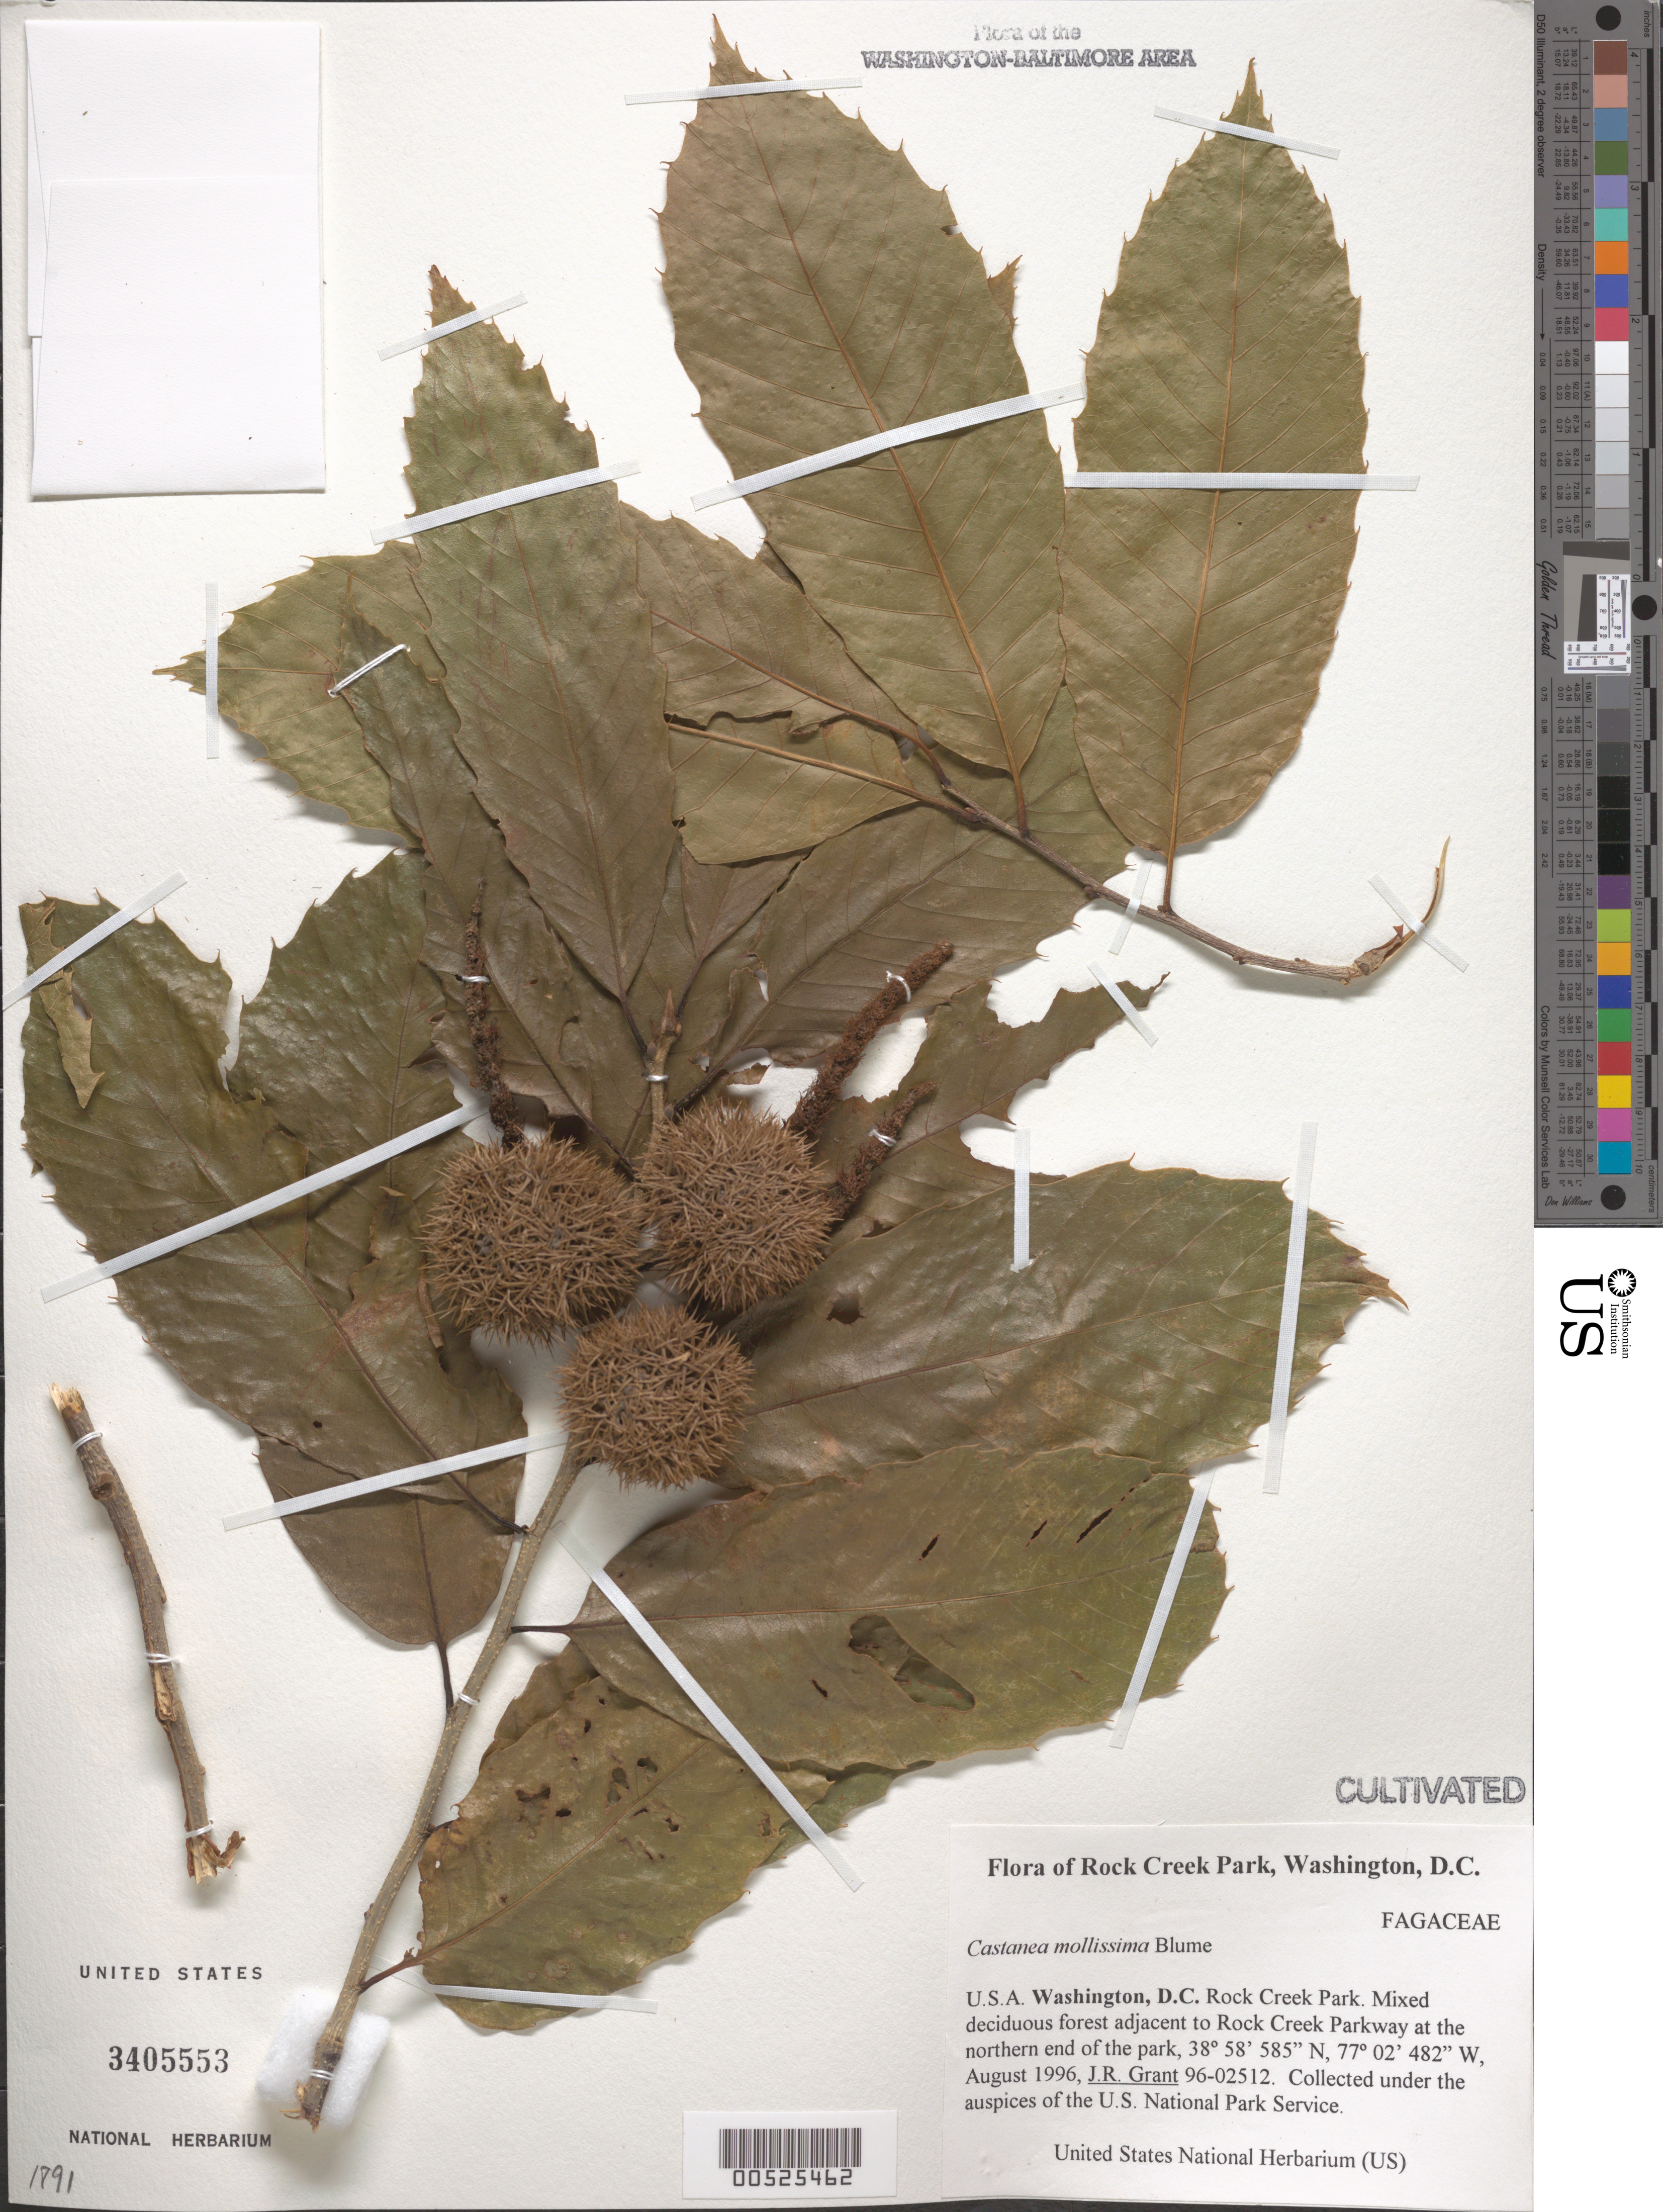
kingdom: Plantae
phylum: Tracheophyta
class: Magnoliopsida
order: Fagales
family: Fagaceae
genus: Castanea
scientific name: Castanea mollissima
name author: Blume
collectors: J. R. Grant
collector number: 96-02512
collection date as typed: Aug 1996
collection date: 1996-08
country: United States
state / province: District of Columbia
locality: Rock Creek Park. Adjacent to Rock Creek Parkway at the northern end of park.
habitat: Mixed deciduous forest.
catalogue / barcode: US 3405553